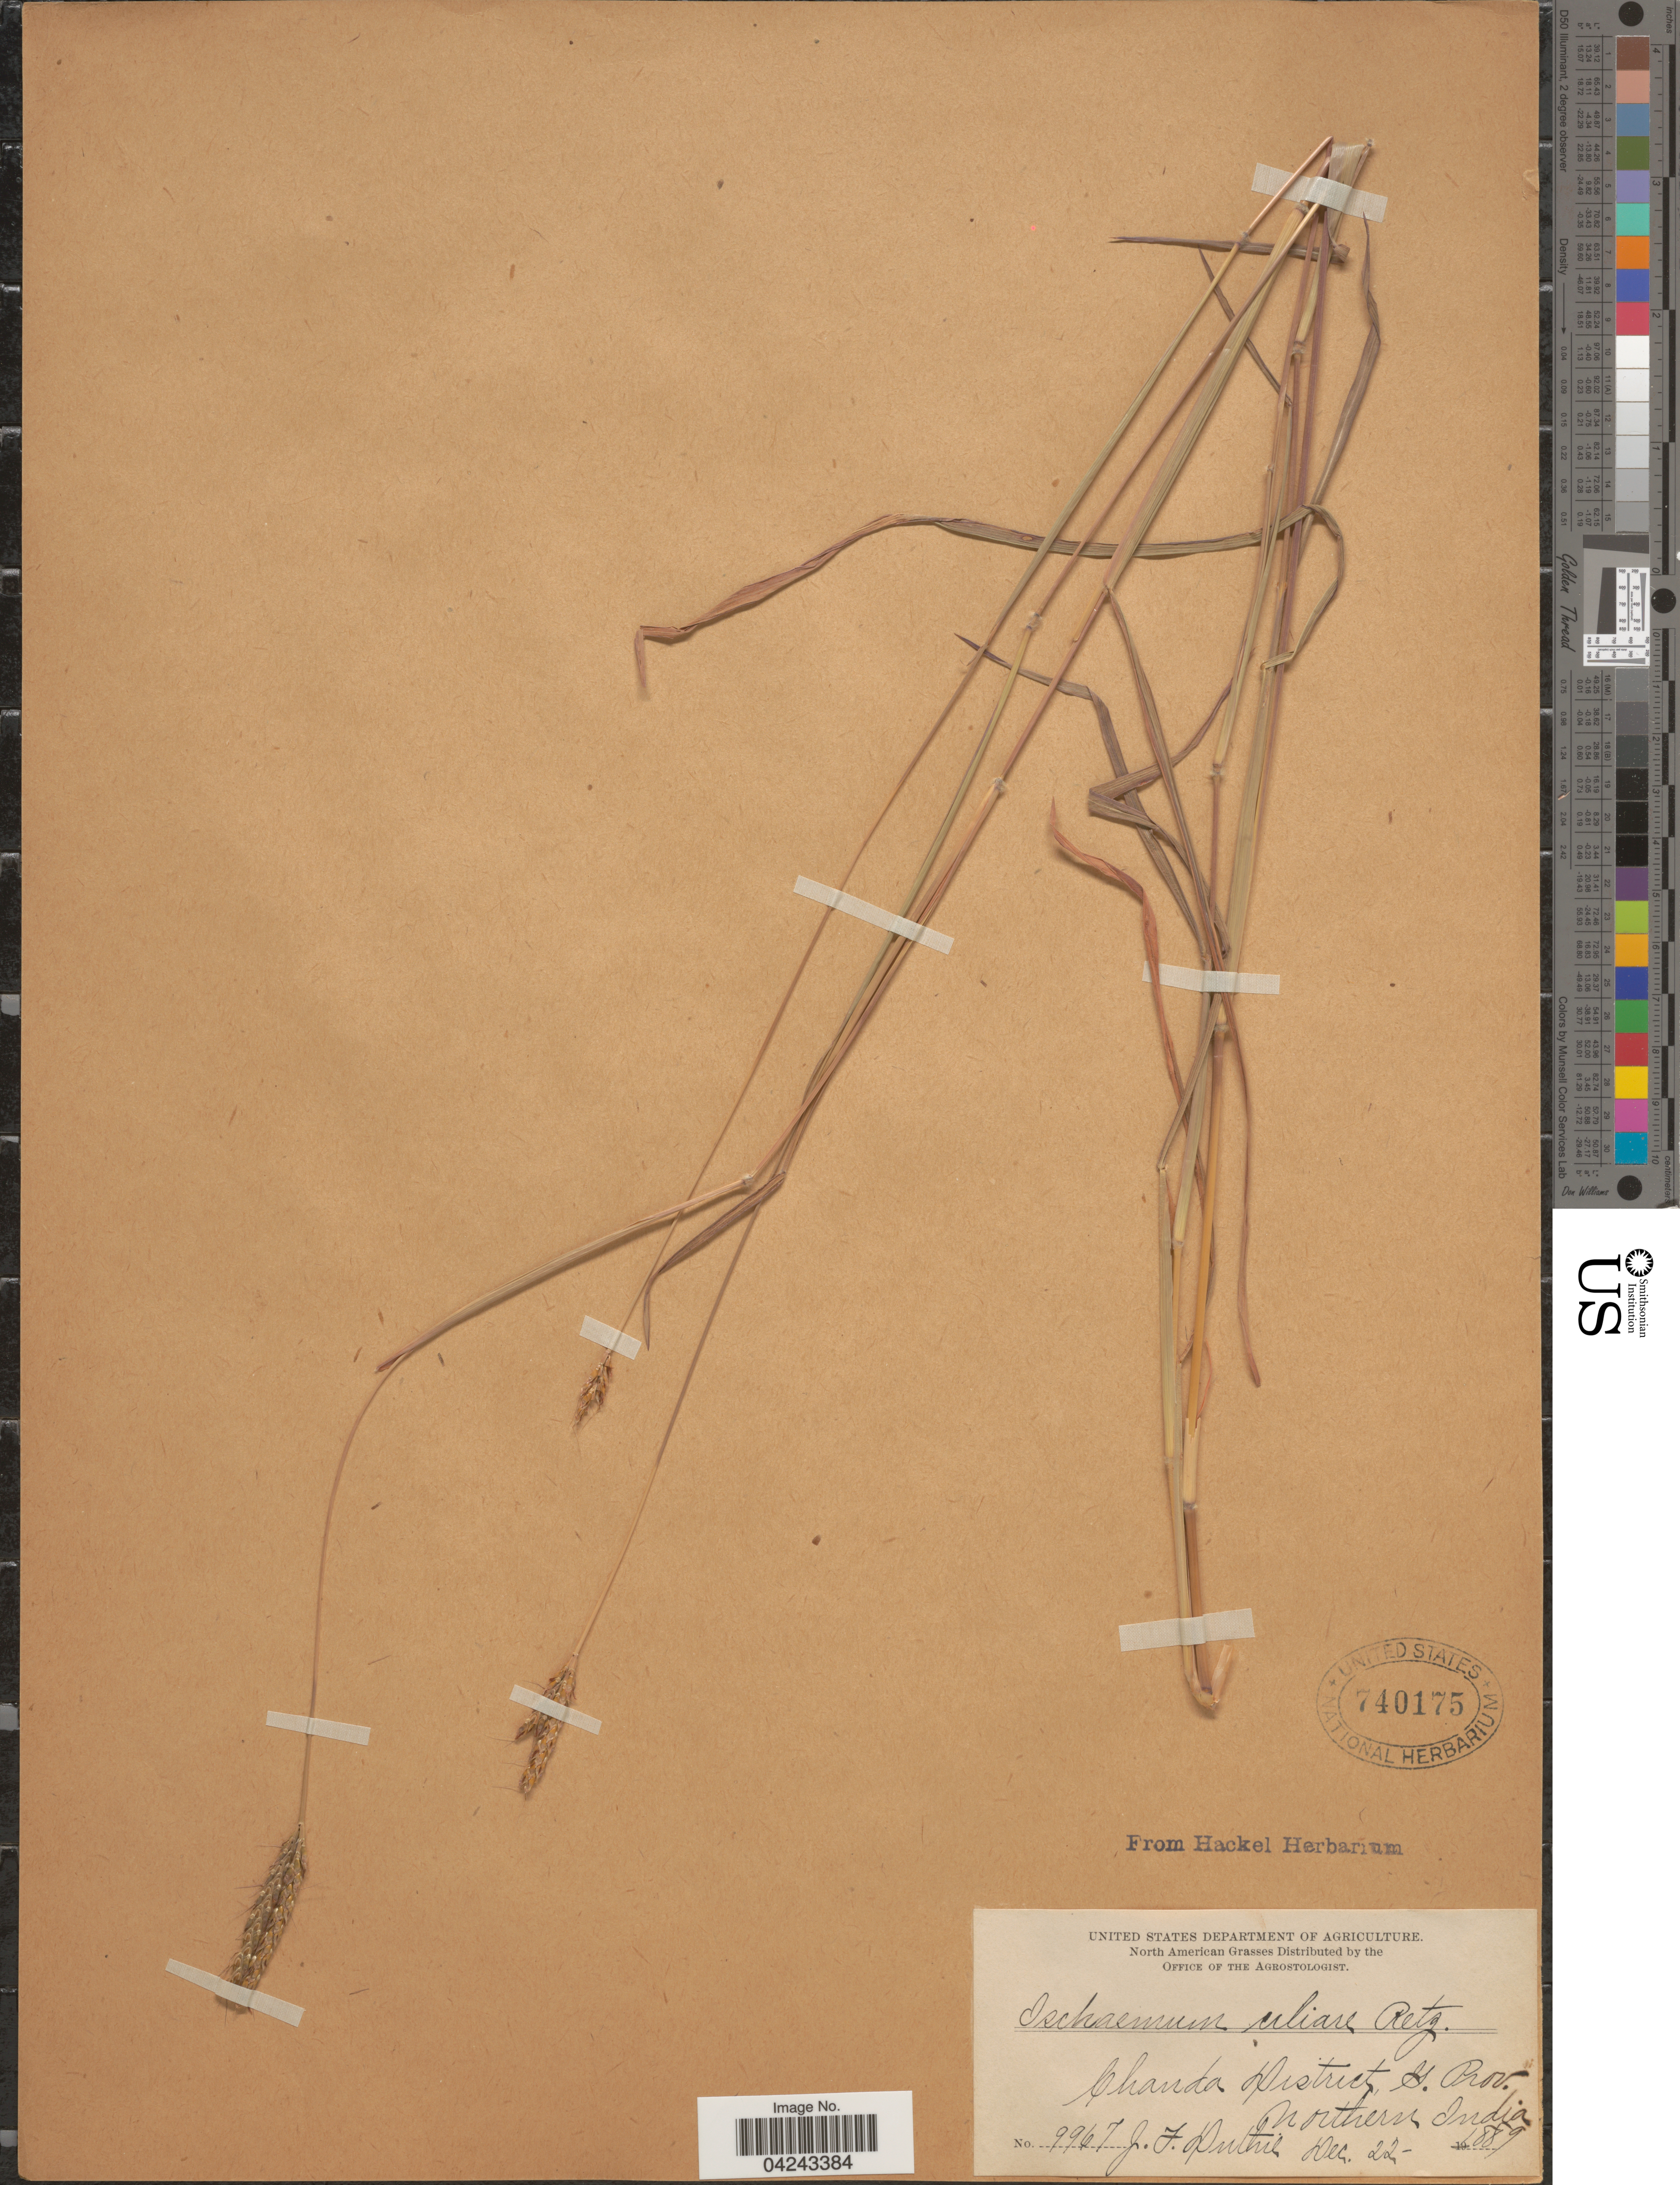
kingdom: Plantae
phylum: Tracheophyta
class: Liliopsida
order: Poales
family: Poaceae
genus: Ischaemum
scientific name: Ischaemum ciliare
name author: Retz.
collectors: J. F. Duthie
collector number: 9967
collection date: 1889-12-22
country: India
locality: Chanda District, G. Prov. Northern India.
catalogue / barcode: US 740175